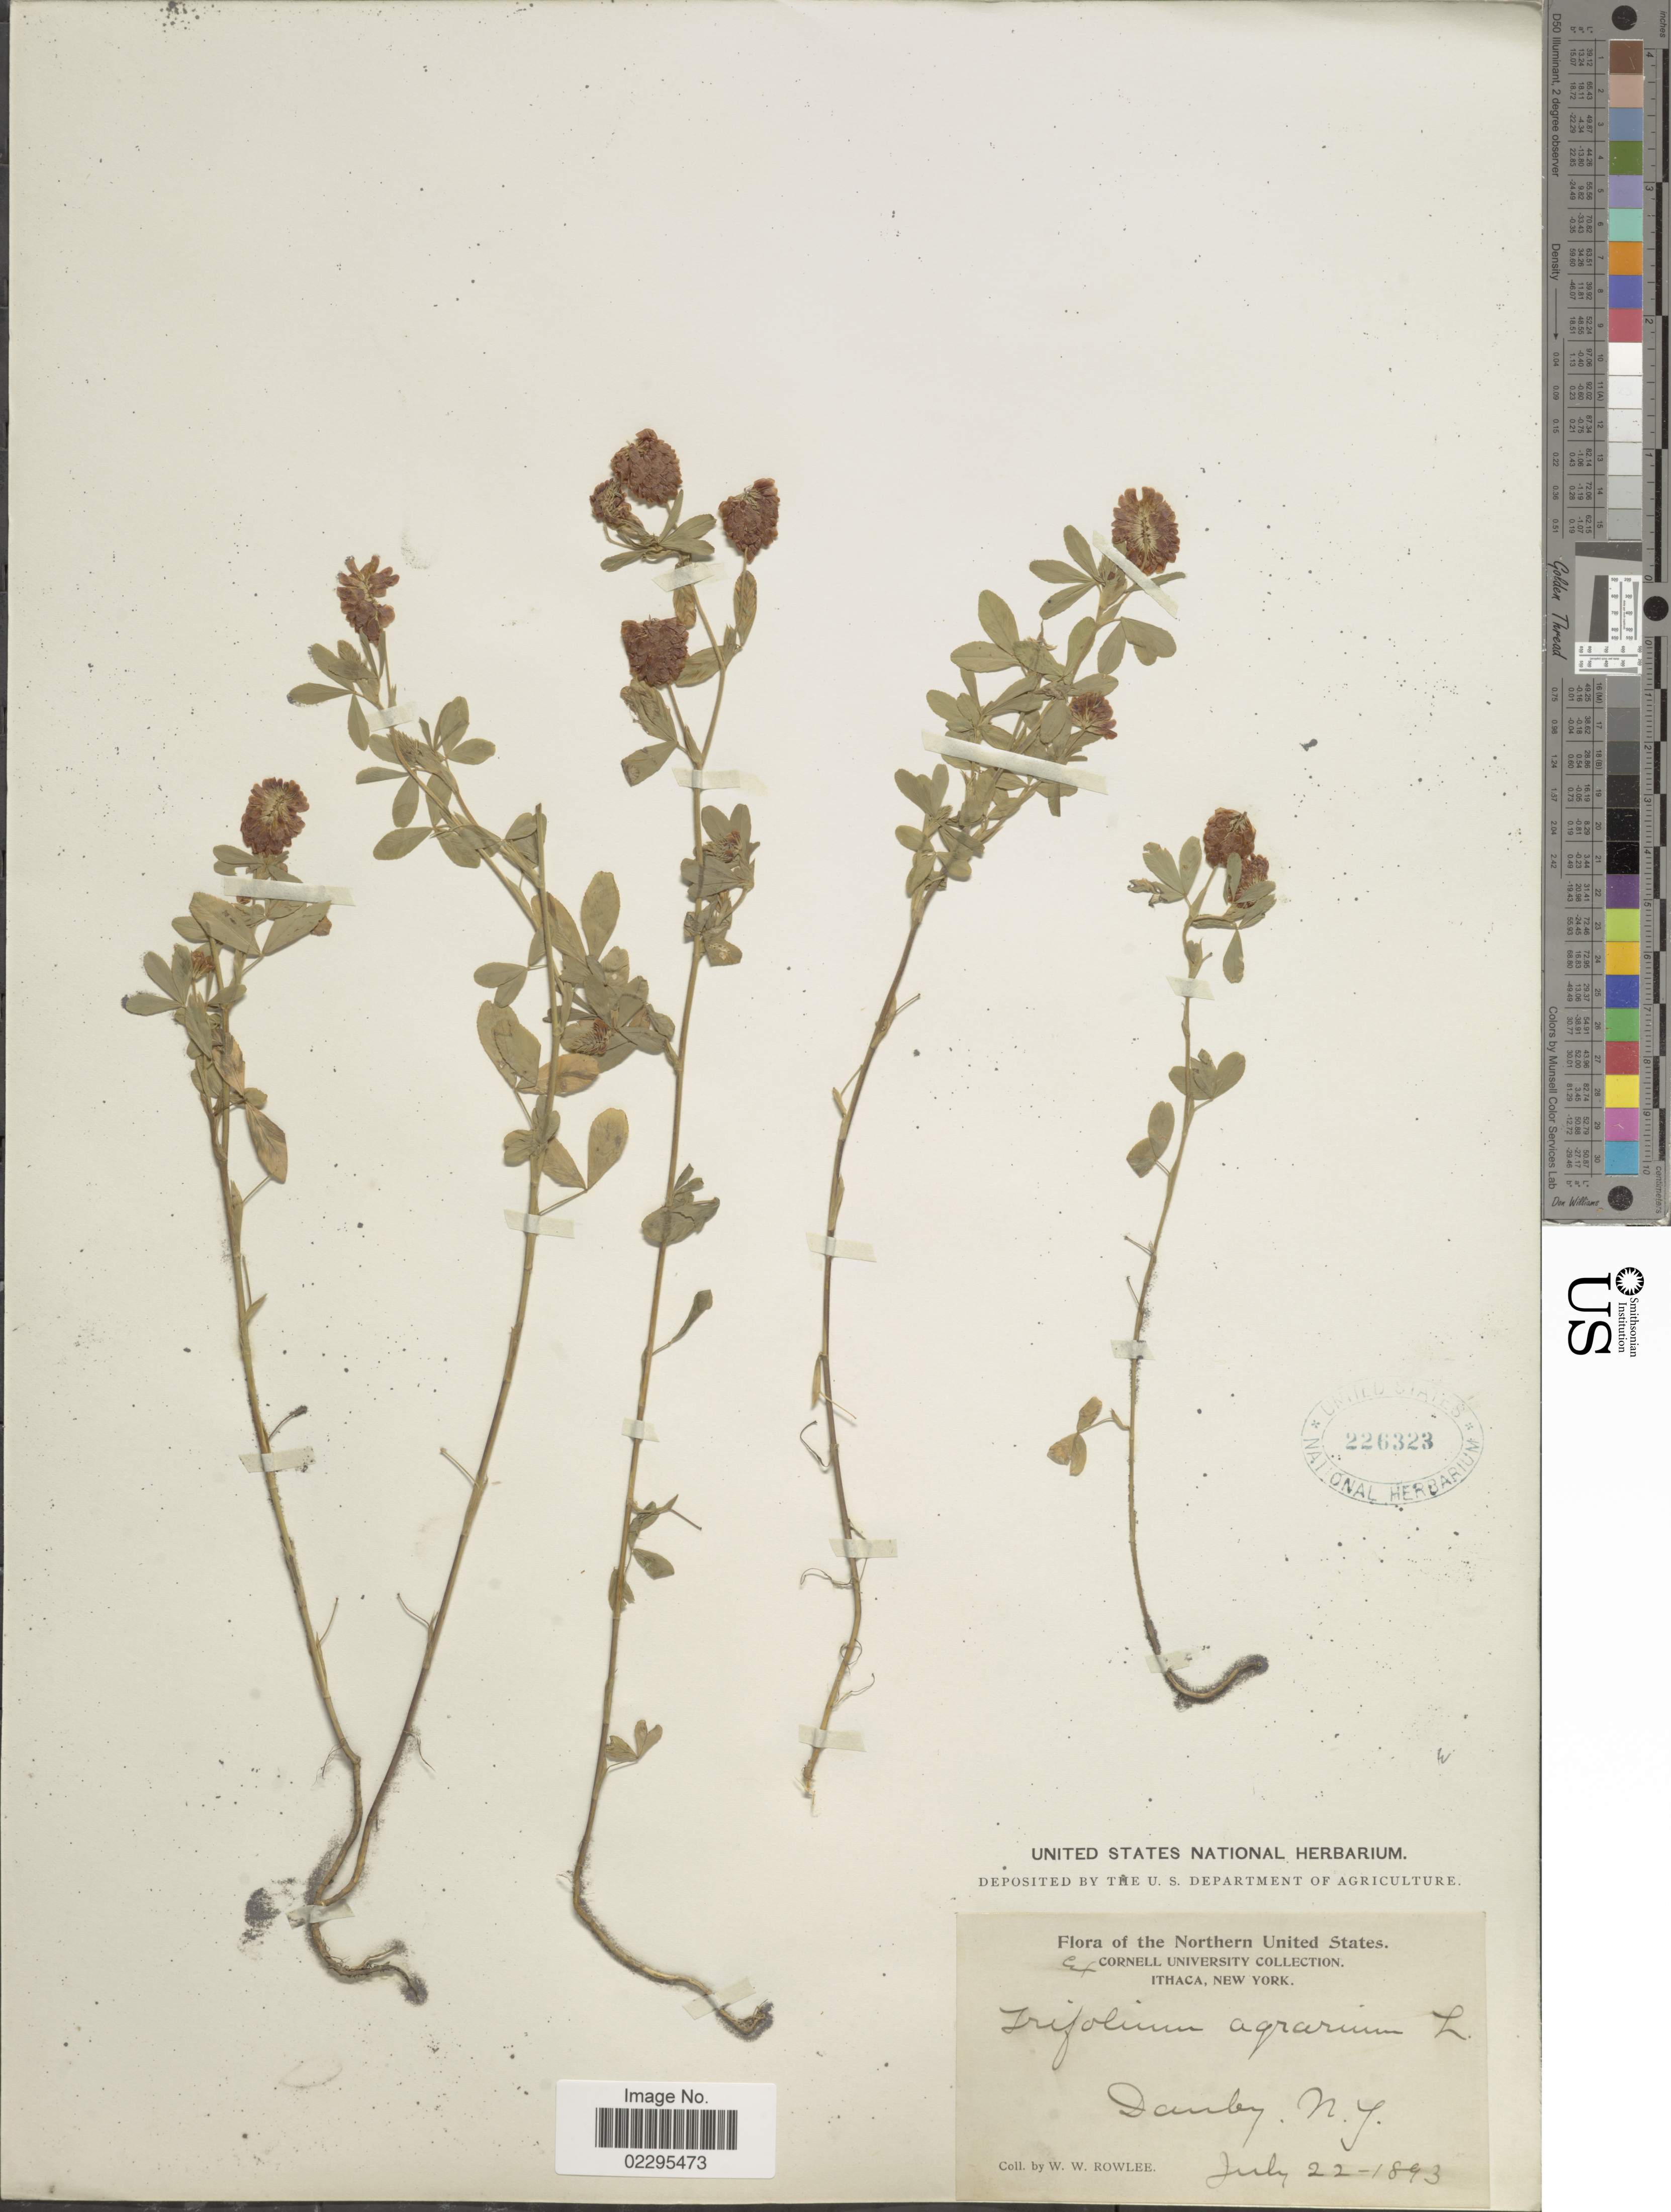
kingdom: Plantae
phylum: Tracheophyta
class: Magnoliopsida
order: Fabales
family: Fabaceae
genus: Trifolium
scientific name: Trifolium agrarium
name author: L.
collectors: W. W. Rowlee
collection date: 1893-07-22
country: United States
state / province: New York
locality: Danby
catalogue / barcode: US 226323